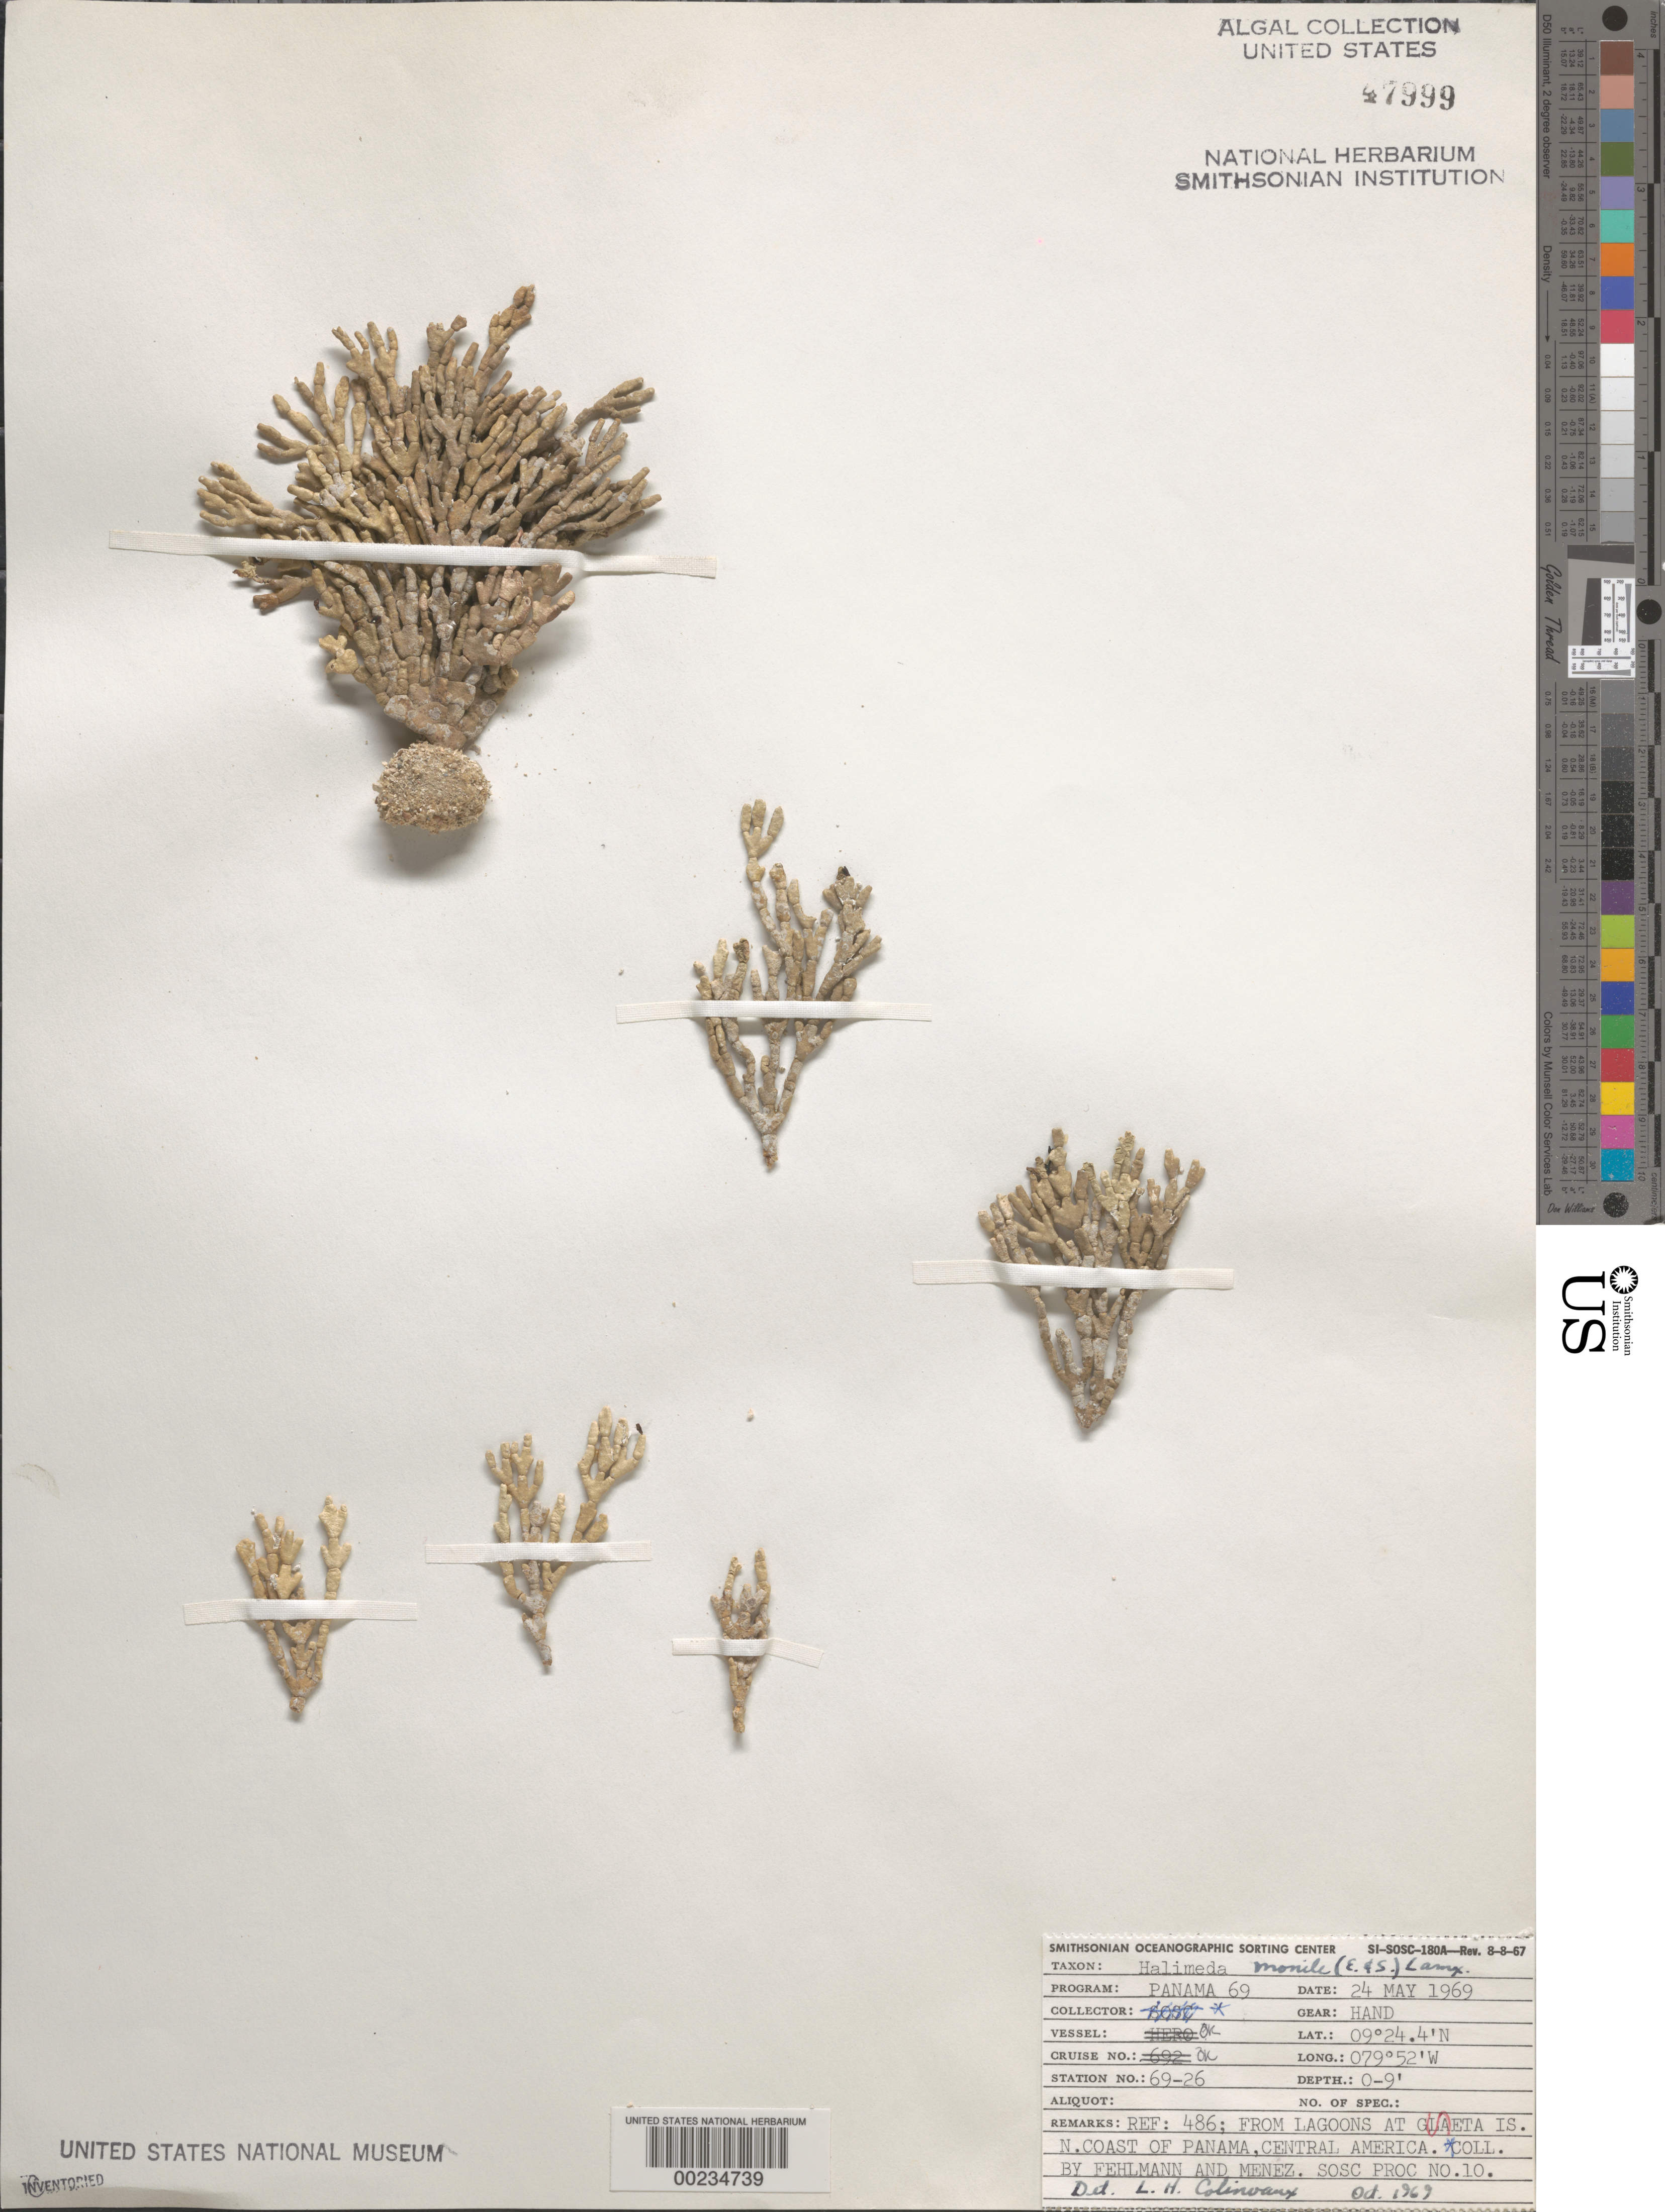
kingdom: Plantae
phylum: Chlorophyta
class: Ulvophyceae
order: Bryopsidales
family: Halimedaceae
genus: Halimeda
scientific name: Halimeda monile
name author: (J. Ellis & Sol.) J.V.Lamouroux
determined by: Hillis-Colinvaux, L.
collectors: H. Fehlmann & Meñez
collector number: Station 69-26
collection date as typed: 24 May 1969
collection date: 1969-05-24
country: Panama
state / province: Colón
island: Galeta Island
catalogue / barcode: US 47999